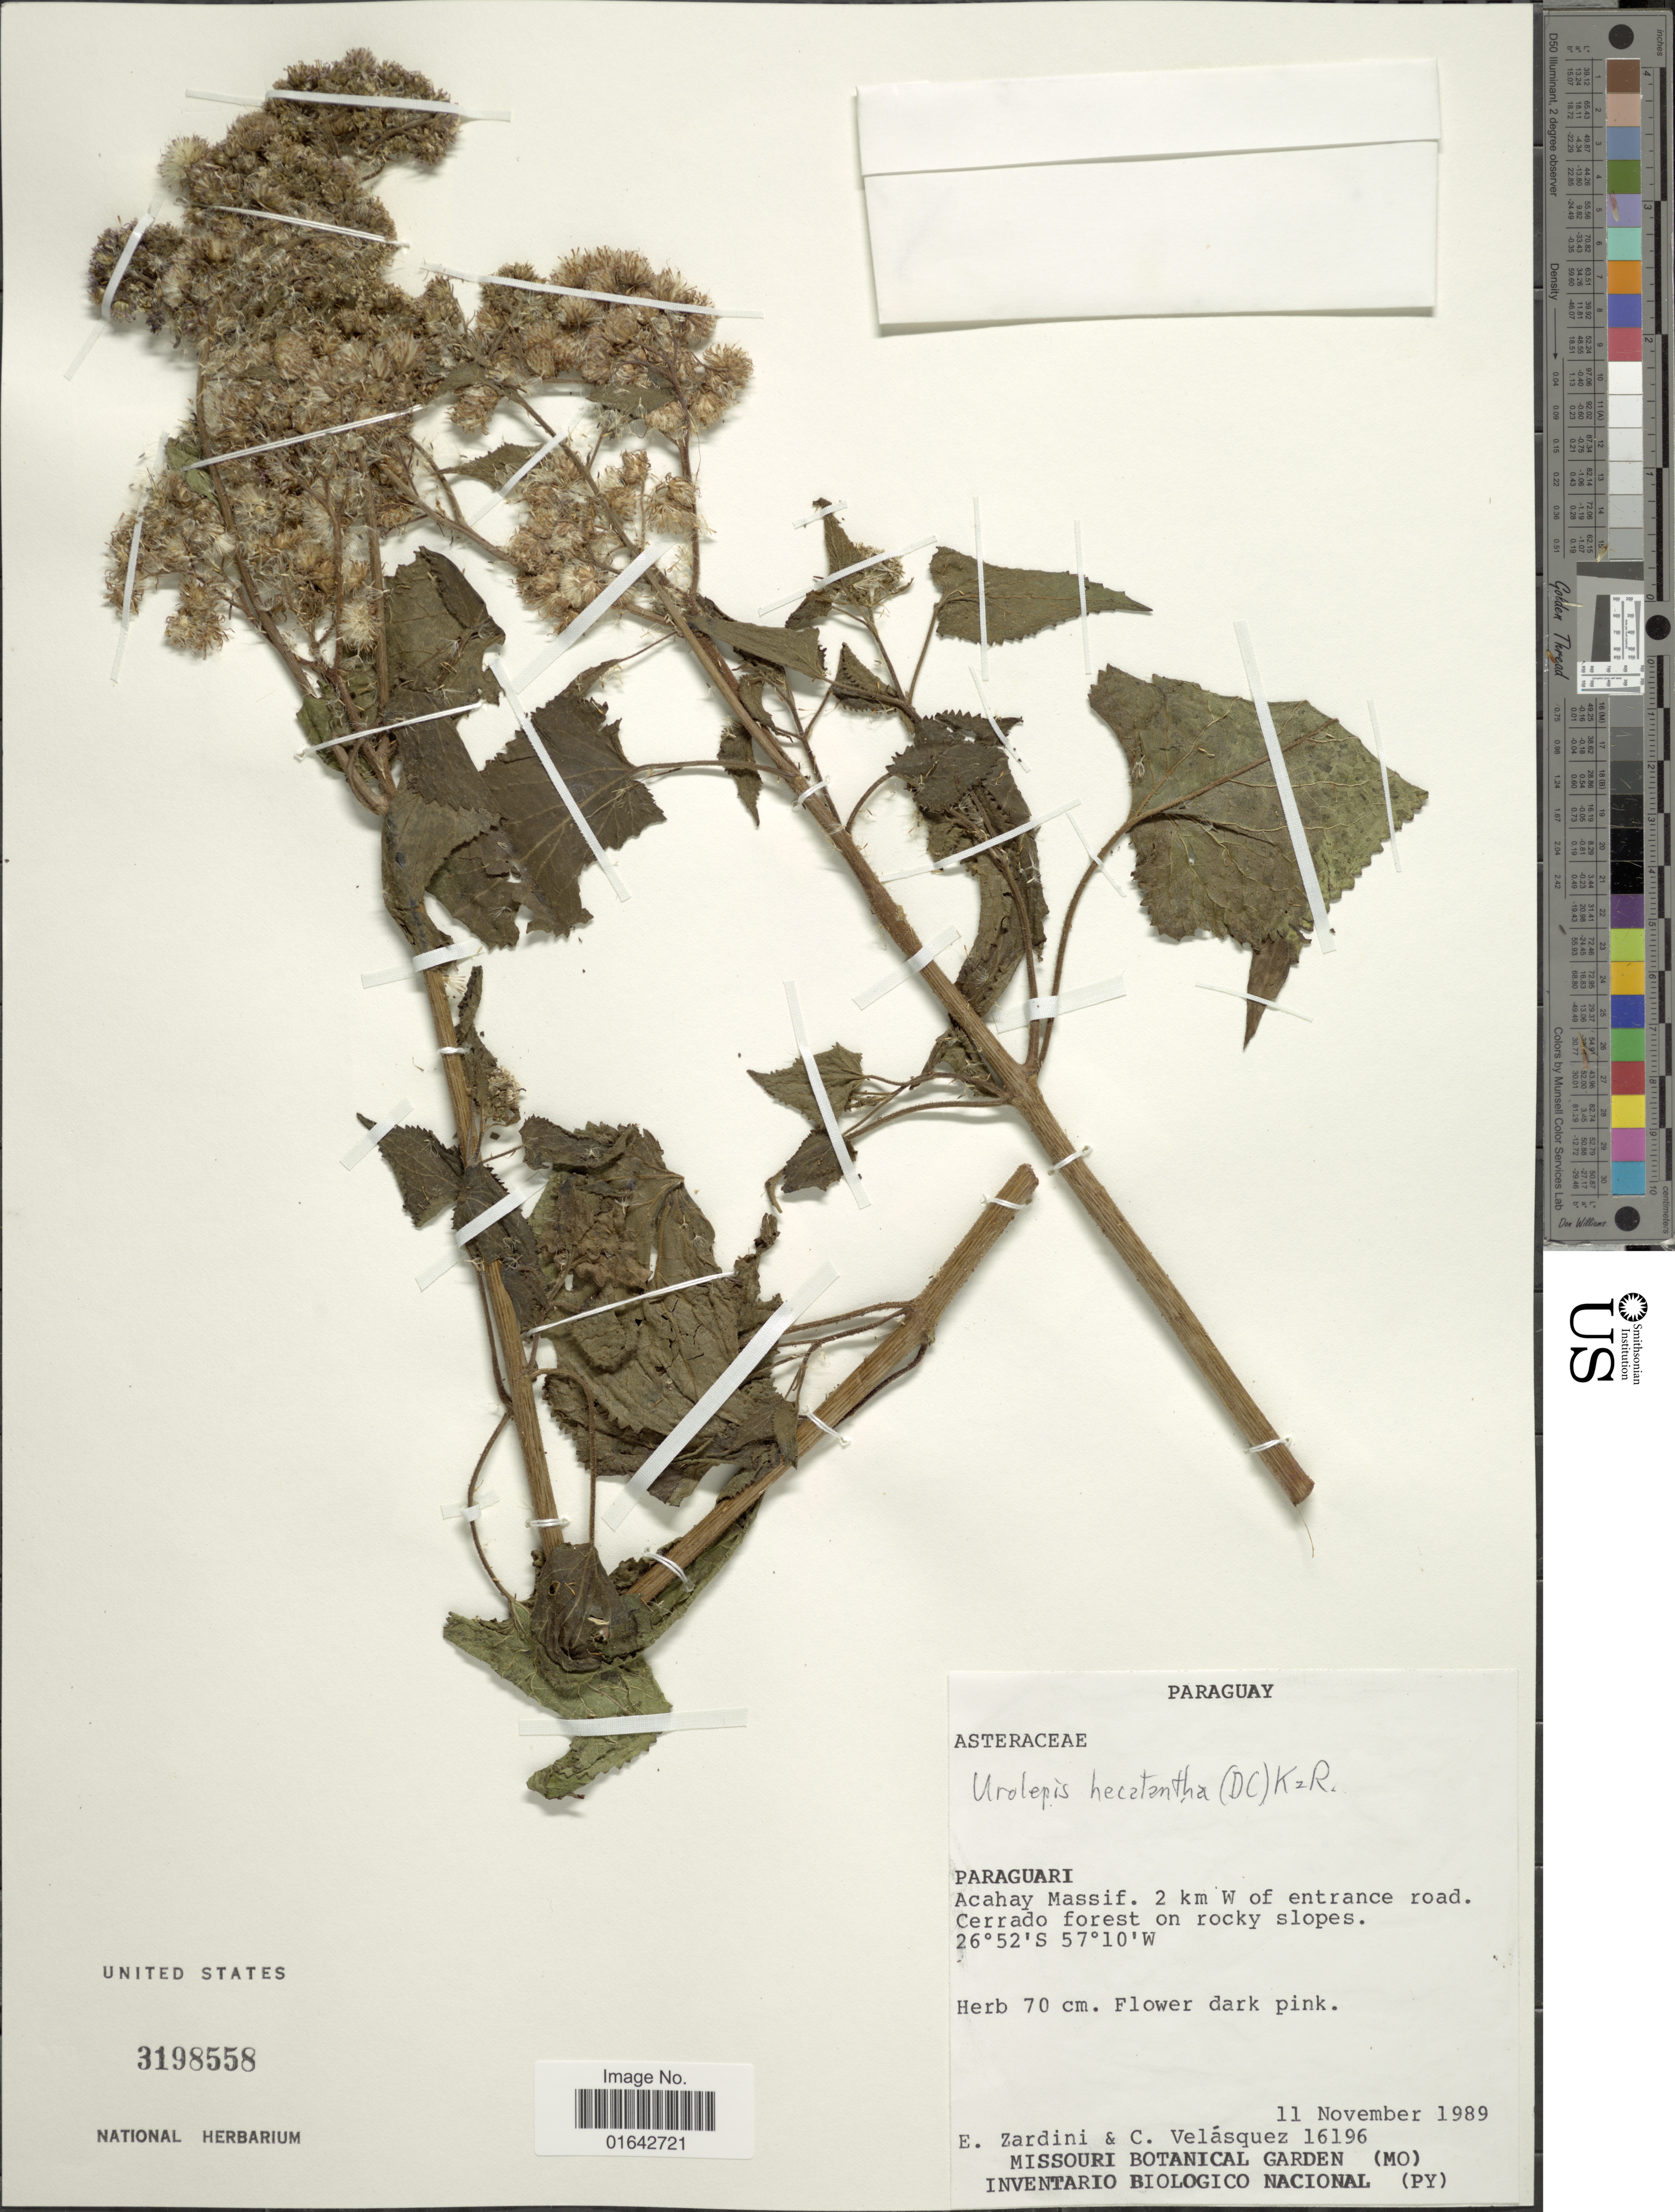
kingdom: Plantae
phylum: Tracheophyta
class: Magnoliopsida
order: Asterales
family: Asteraceae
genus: Urolepis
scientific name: Urolepis hecatantha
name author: (DC.) R.M. King & H. Rob.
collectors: E. M. Zardini & C. Velásquez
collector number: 16196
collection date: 1989-11-11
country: Paraguay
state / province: Paraguari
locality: Paraguari, Acahay Massif, 2 km W of entrance road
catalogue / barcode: US 3198558